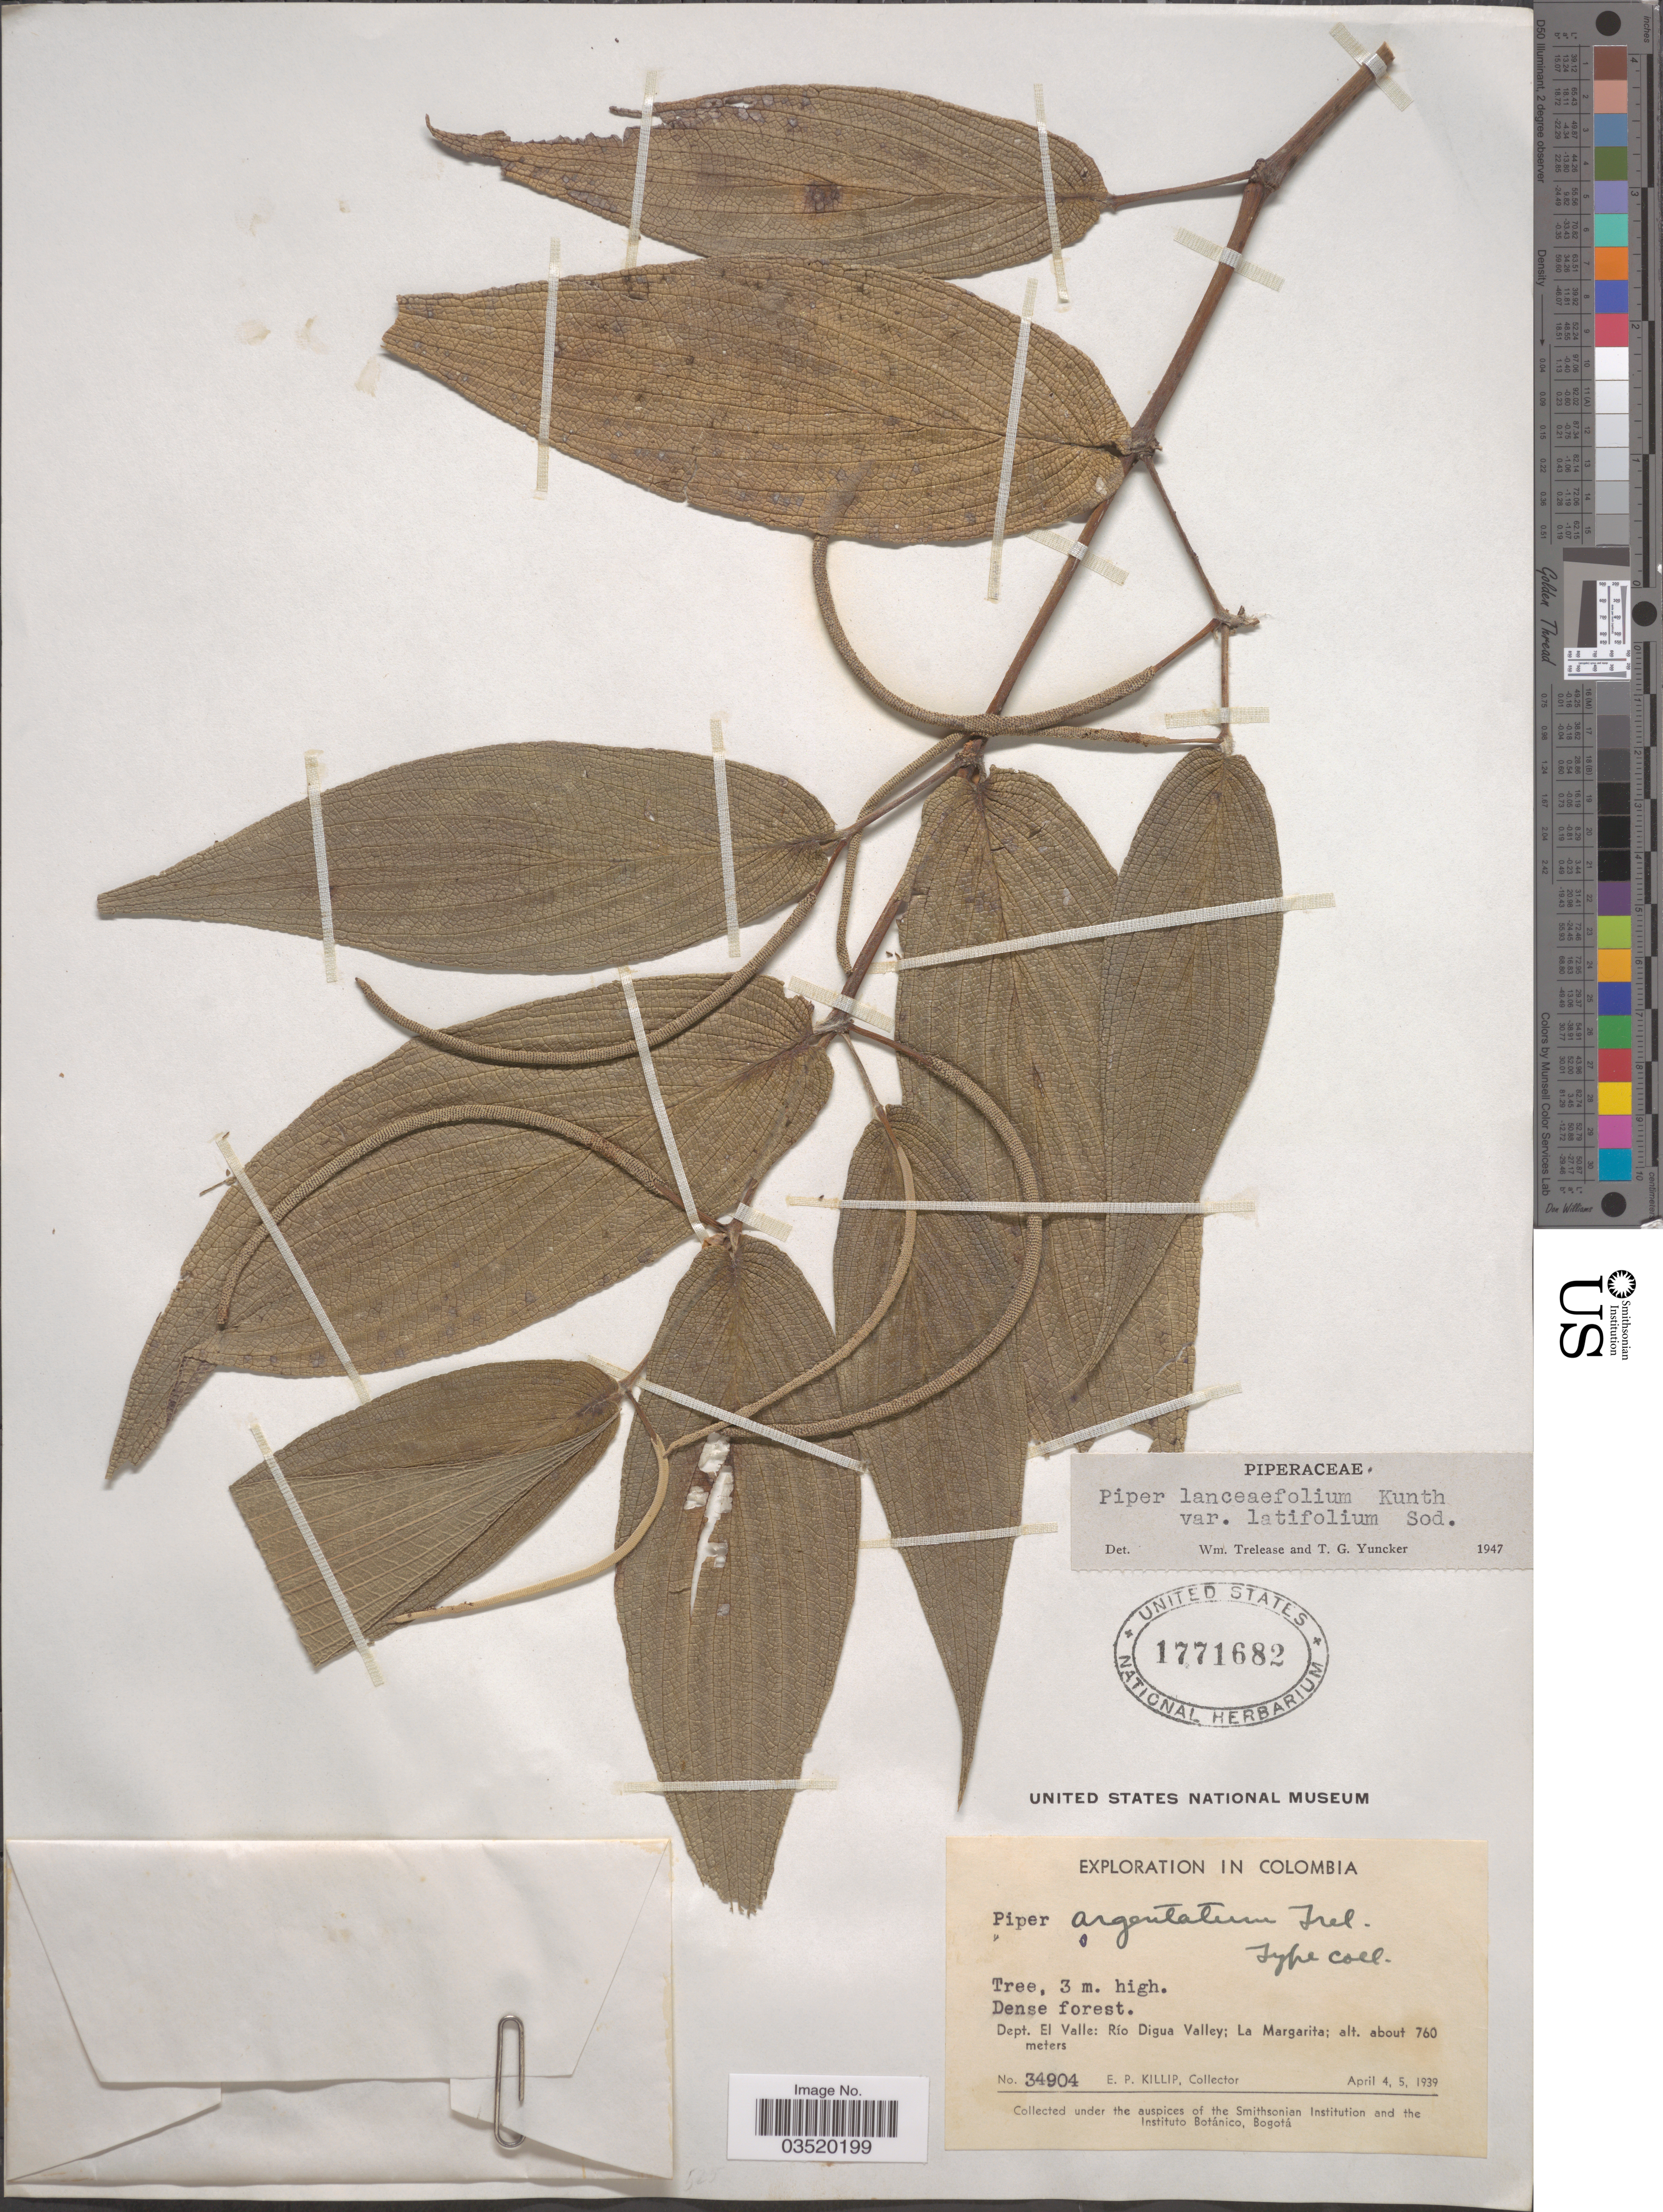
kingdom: Plantae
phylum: Tracheophyta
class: Magnoliopsida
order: Piperales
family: Piperaceae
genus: Piper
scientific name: Piper lanceifolium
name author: Kunth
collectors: E. P. Killip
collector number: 34904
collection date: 1939-04-04/1939-04-05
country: Colombia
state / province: Valle del Cauca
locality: Dept. El Valle: Río Digua Valley; La Margarita.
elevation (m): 760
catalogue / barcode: US 1771682